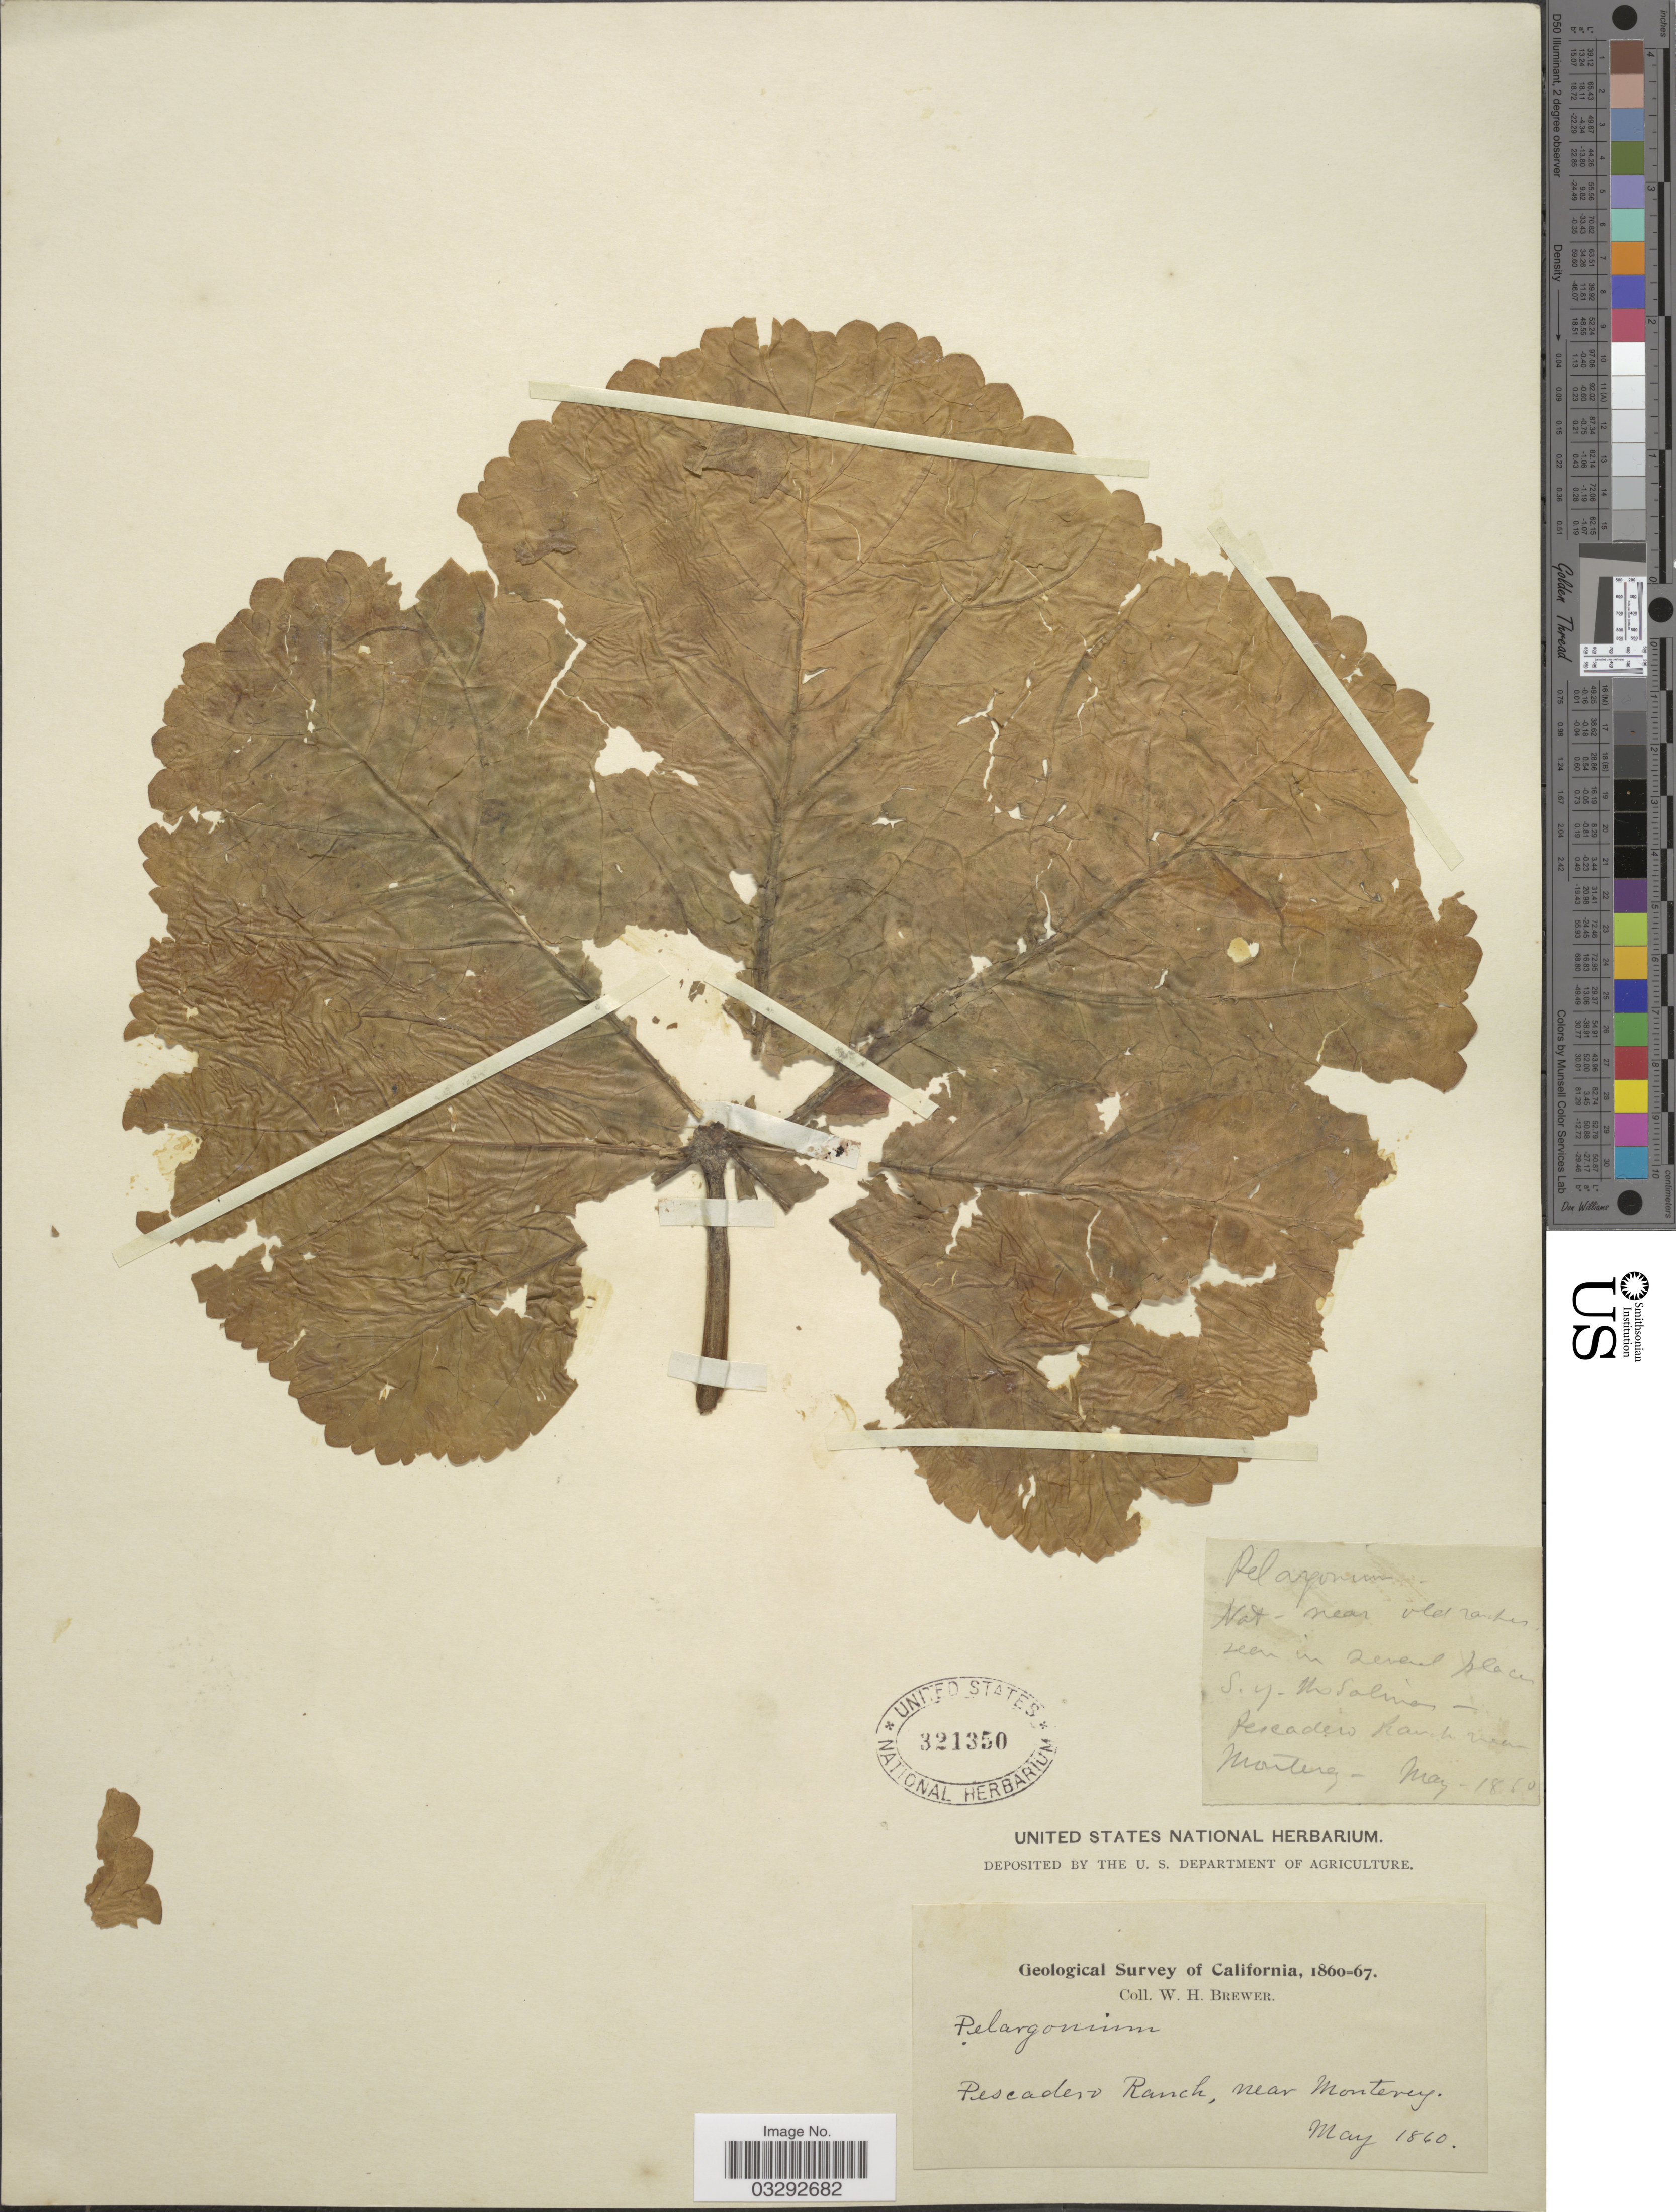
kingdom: Plantae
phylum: Tracheophyta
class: Magnoliopsida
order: Geraniales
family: Geraniaceae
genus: Pelargonium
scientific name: Pelargonium sp.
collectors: W. H. Brewer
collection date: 1860-05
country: United States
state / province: California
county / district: Monterey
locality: Pescadero Ranch, near Monterey.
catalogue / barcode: US 321350